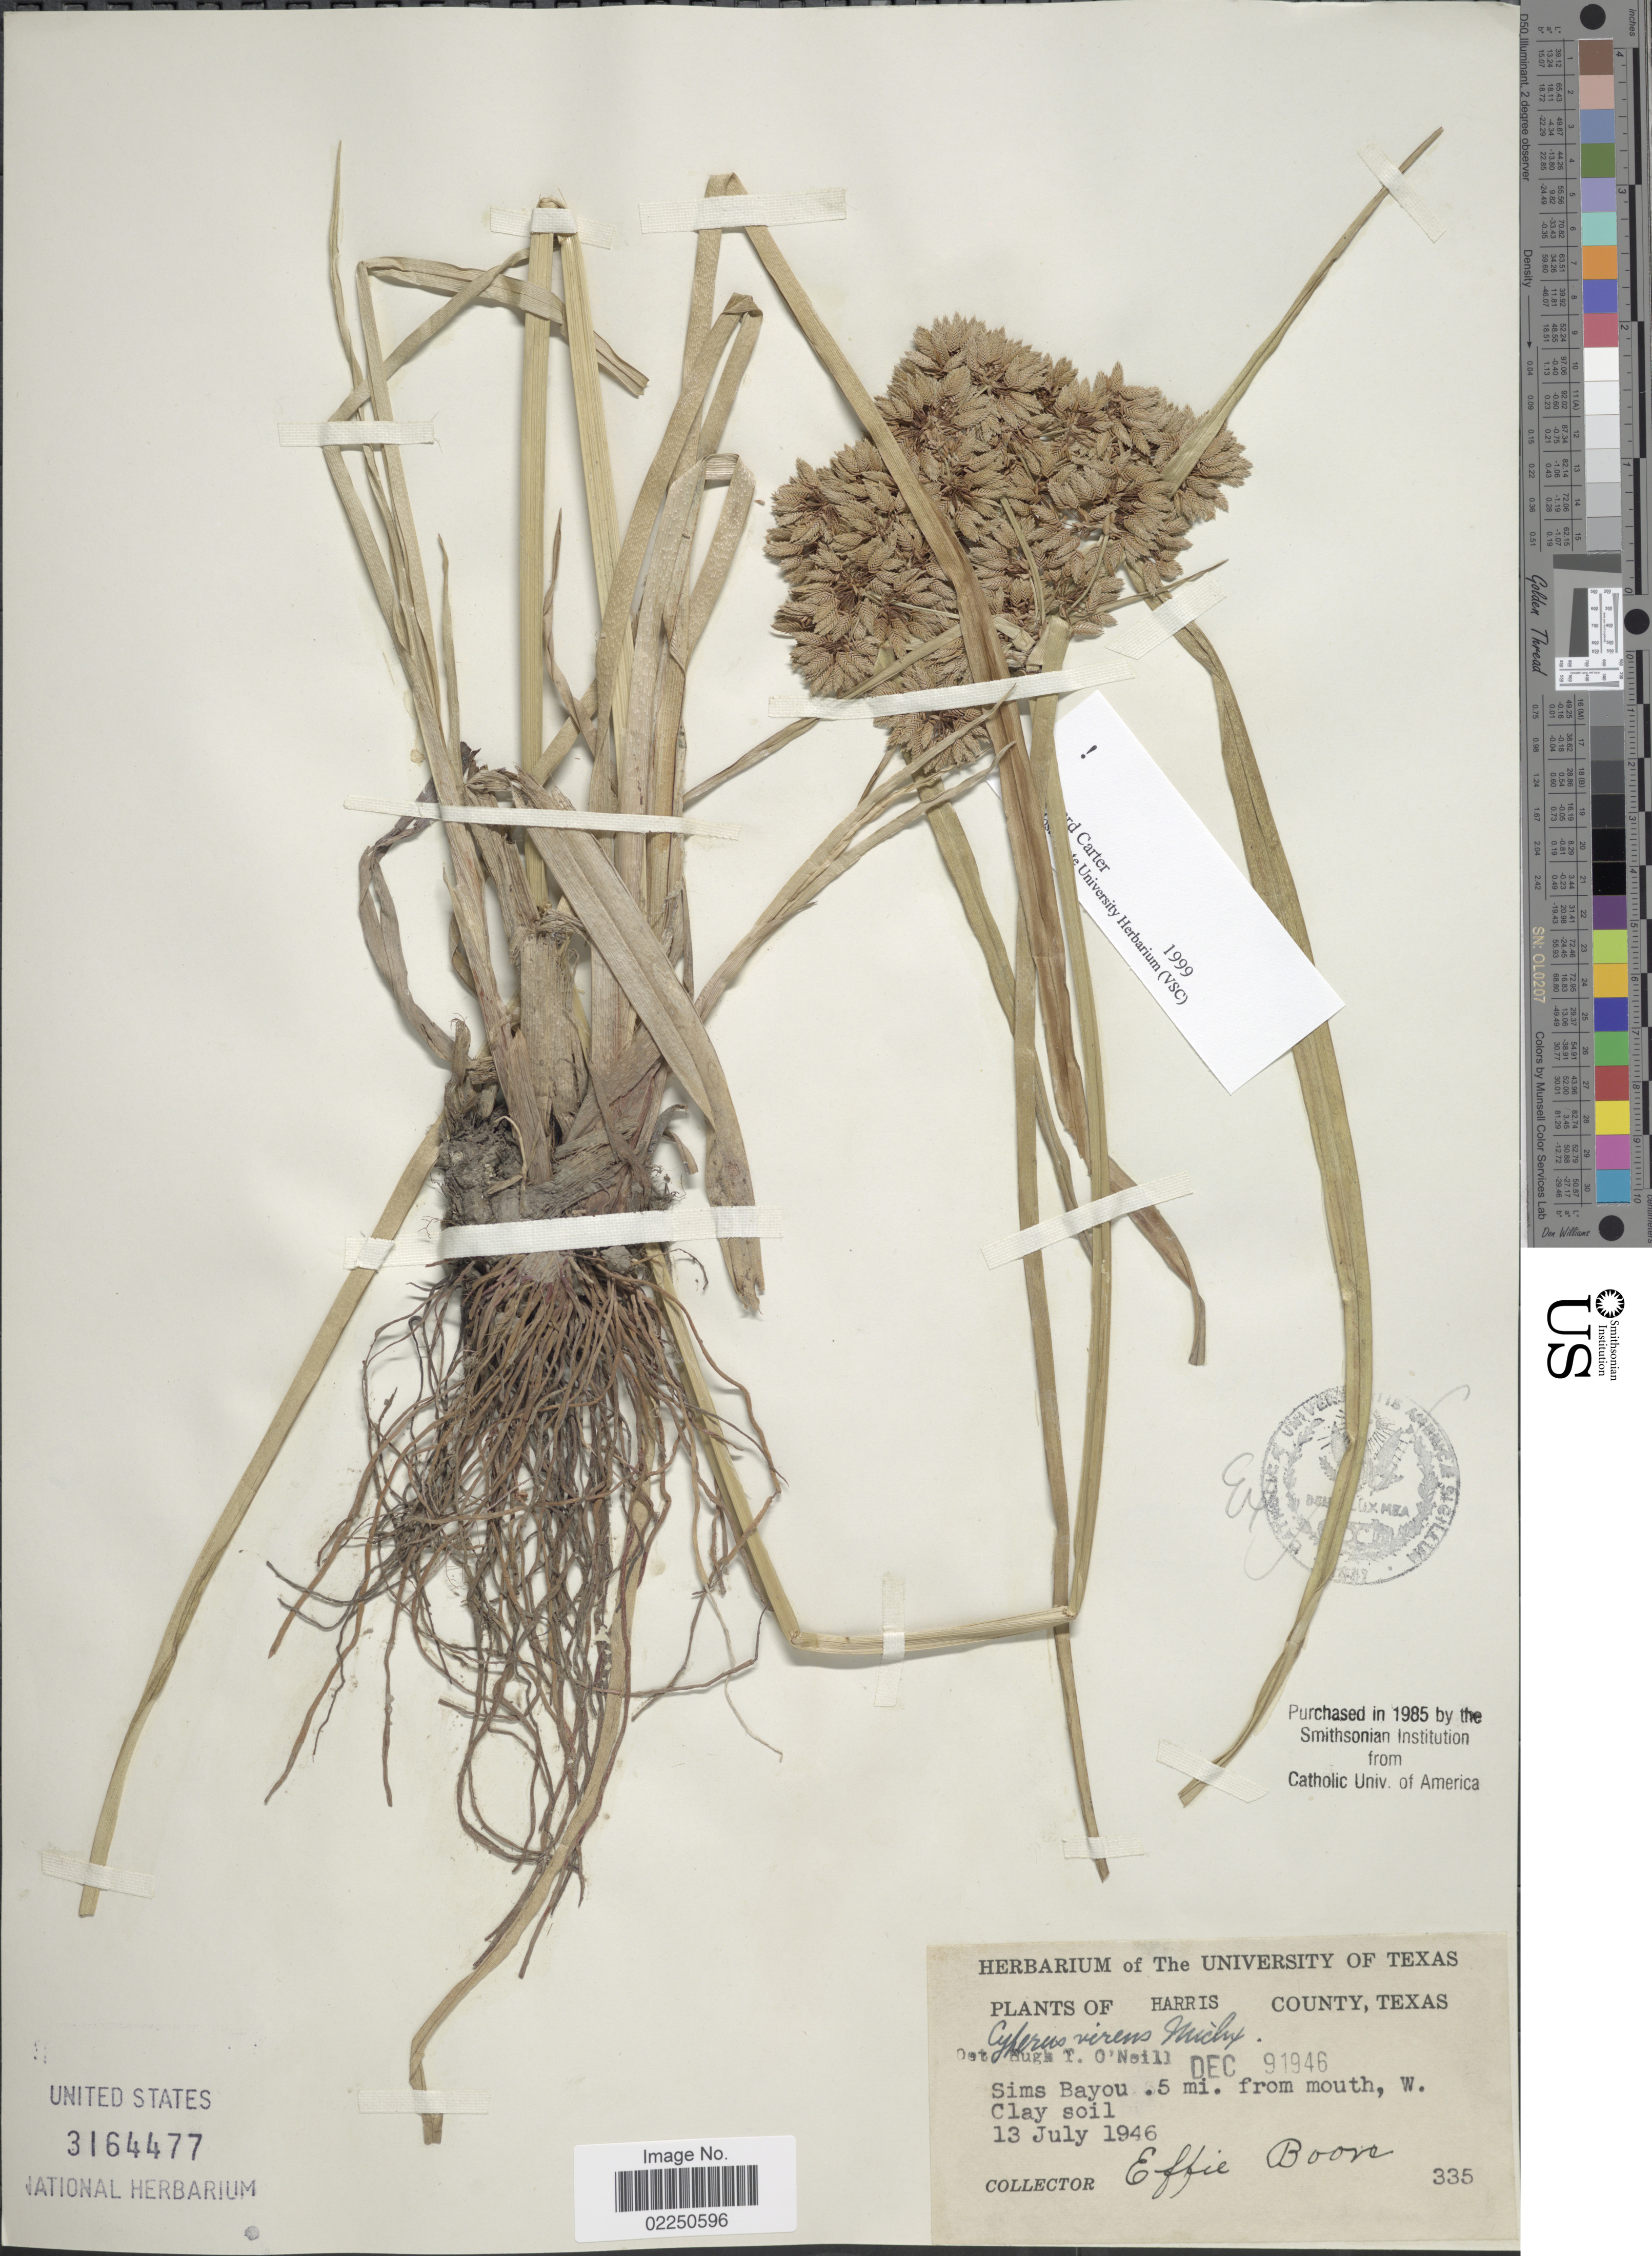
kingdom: Plantae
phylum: Tracheophyta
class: Liliopsida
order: Poales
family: Cyperaceae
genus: Cyperus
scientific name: Cyperus virens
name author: Michx.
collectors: E. Boon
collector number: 335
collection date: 1946-07-13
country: United States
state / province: Texas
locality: Harris County. Sims Bayou. 5 mi. from mouth, W.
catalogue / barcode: US 3164477